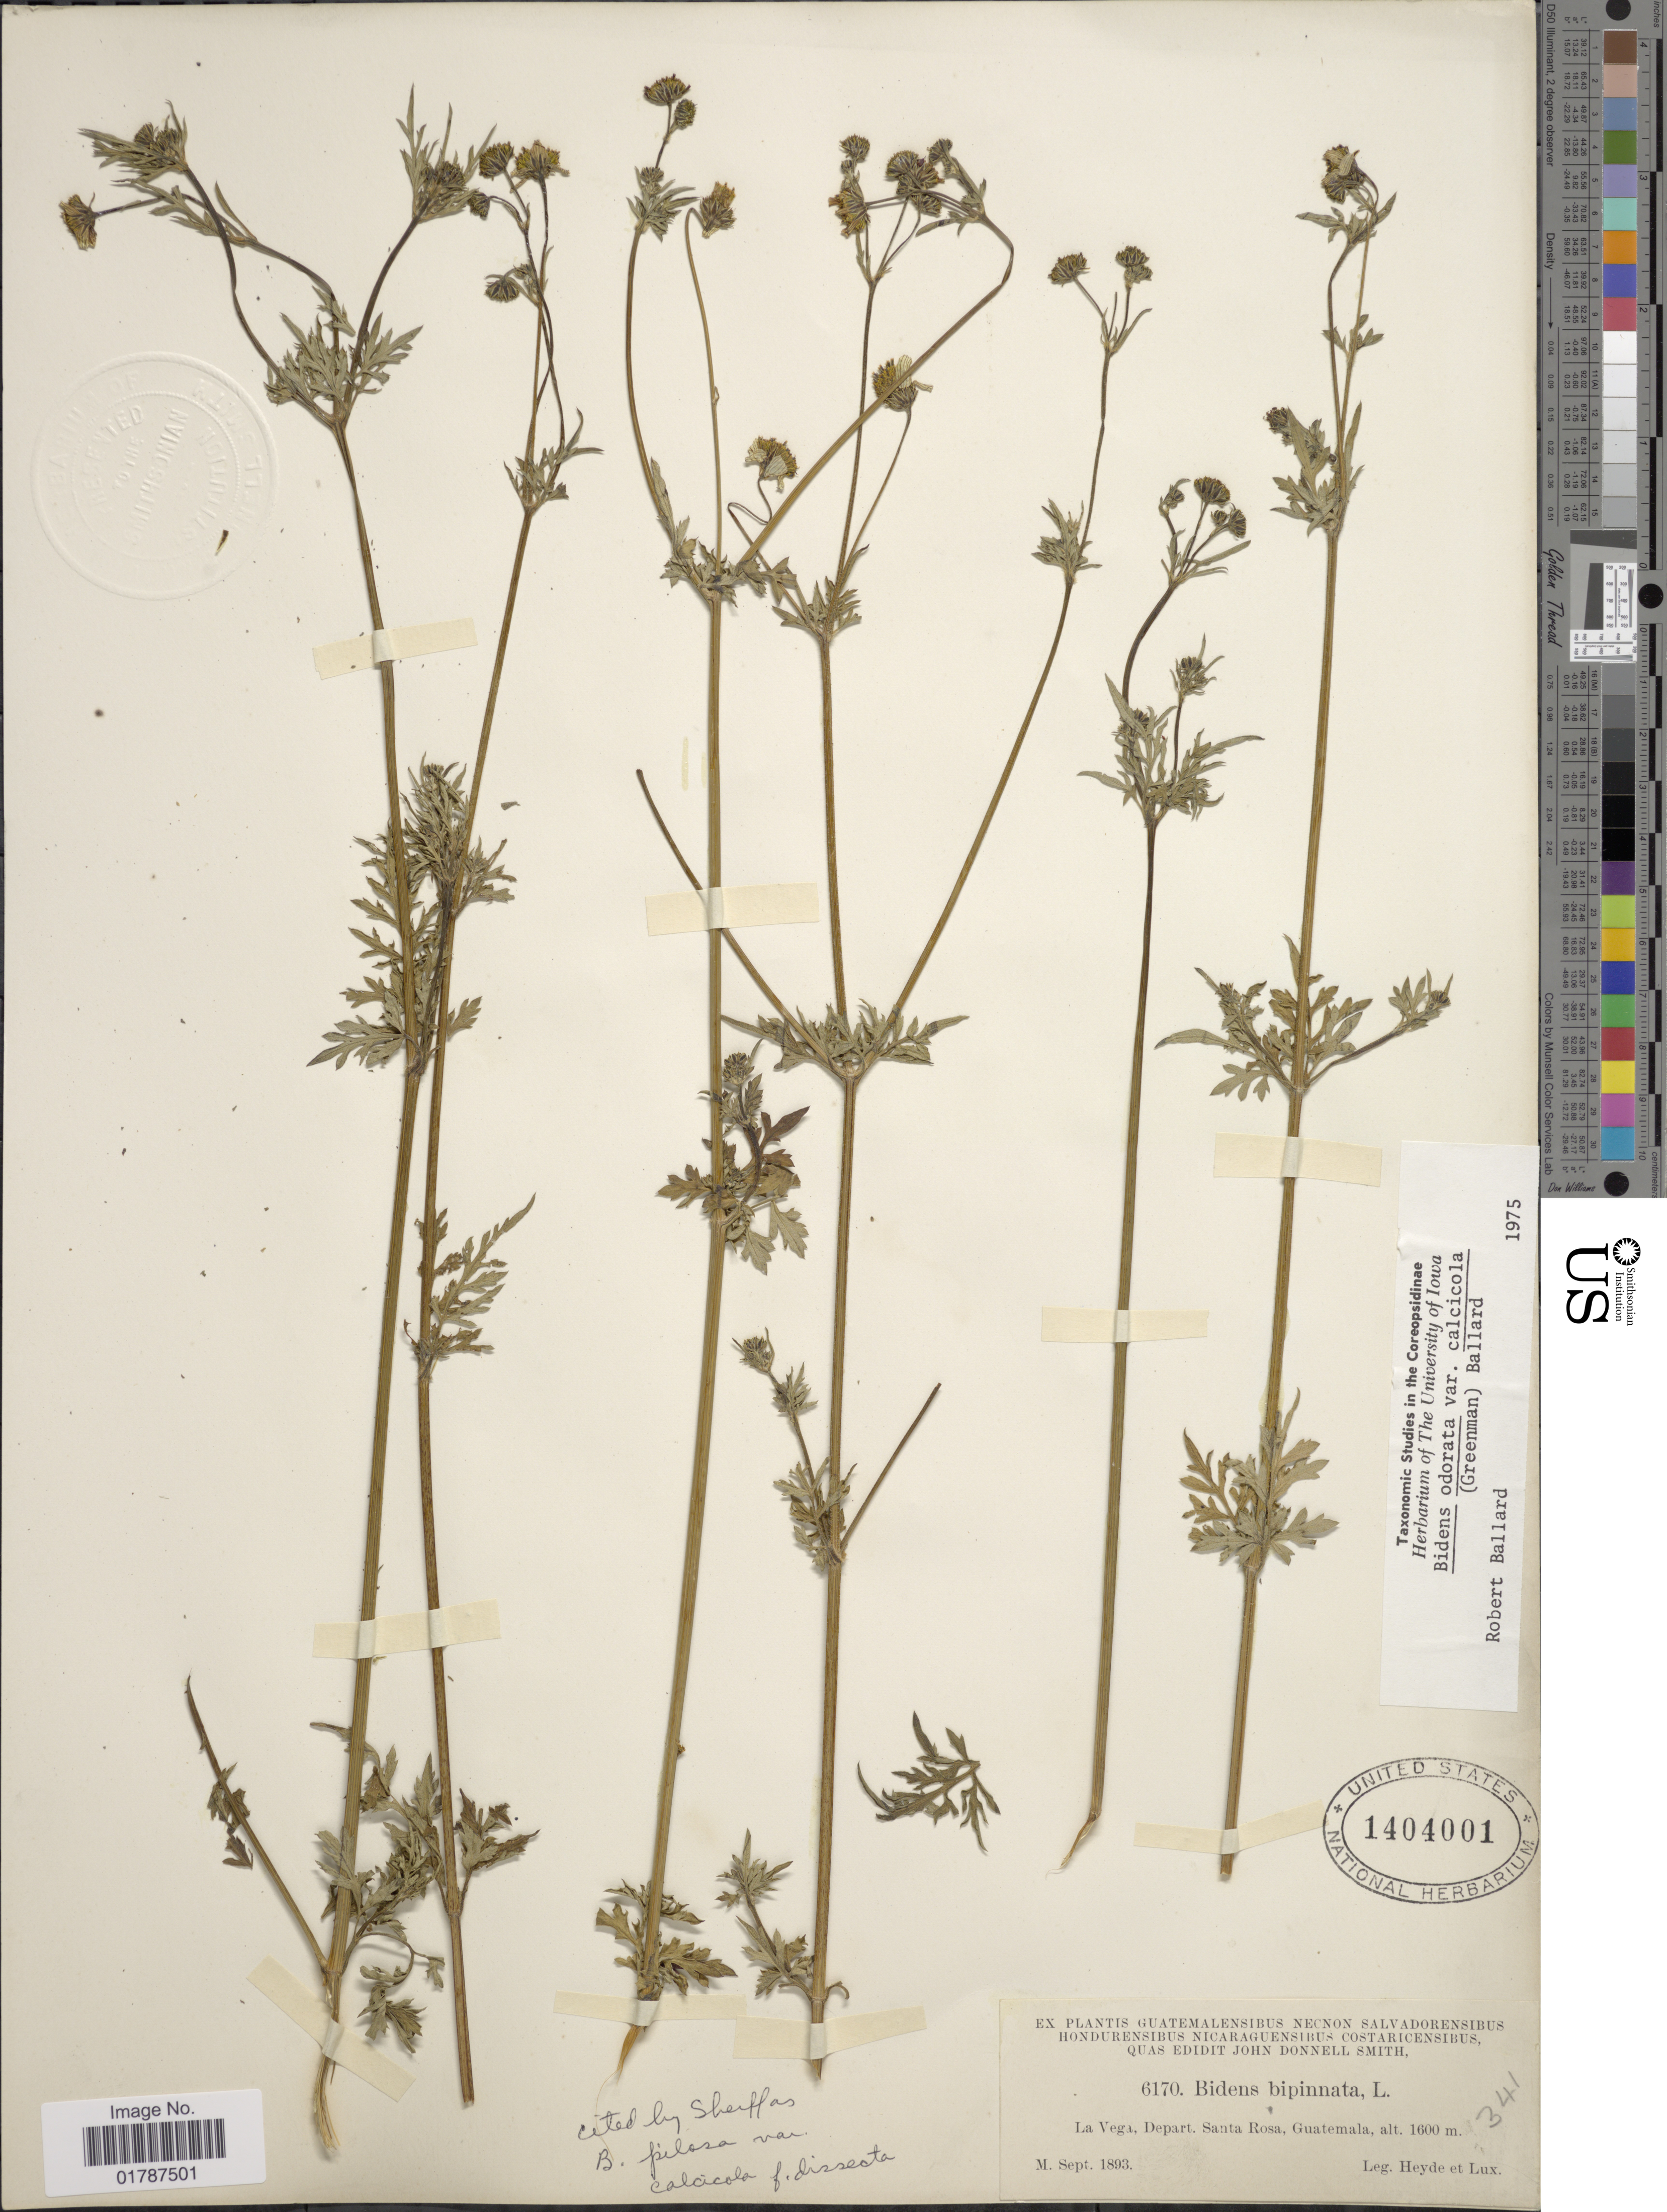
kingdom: Plantae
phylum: Tracheophyta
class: Magnoliopsida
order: Asterales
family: Asteraceae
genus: Bidens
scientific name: Bidens odorata var. calcicola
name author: (Greenm.) Ballard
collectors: Heyde & Lux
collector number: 6170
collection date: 1893-09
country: Guatemala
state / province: Santa Rosa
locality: La Vega, Depart. Santa Rosa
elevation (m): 1600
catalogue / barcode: US 1404001